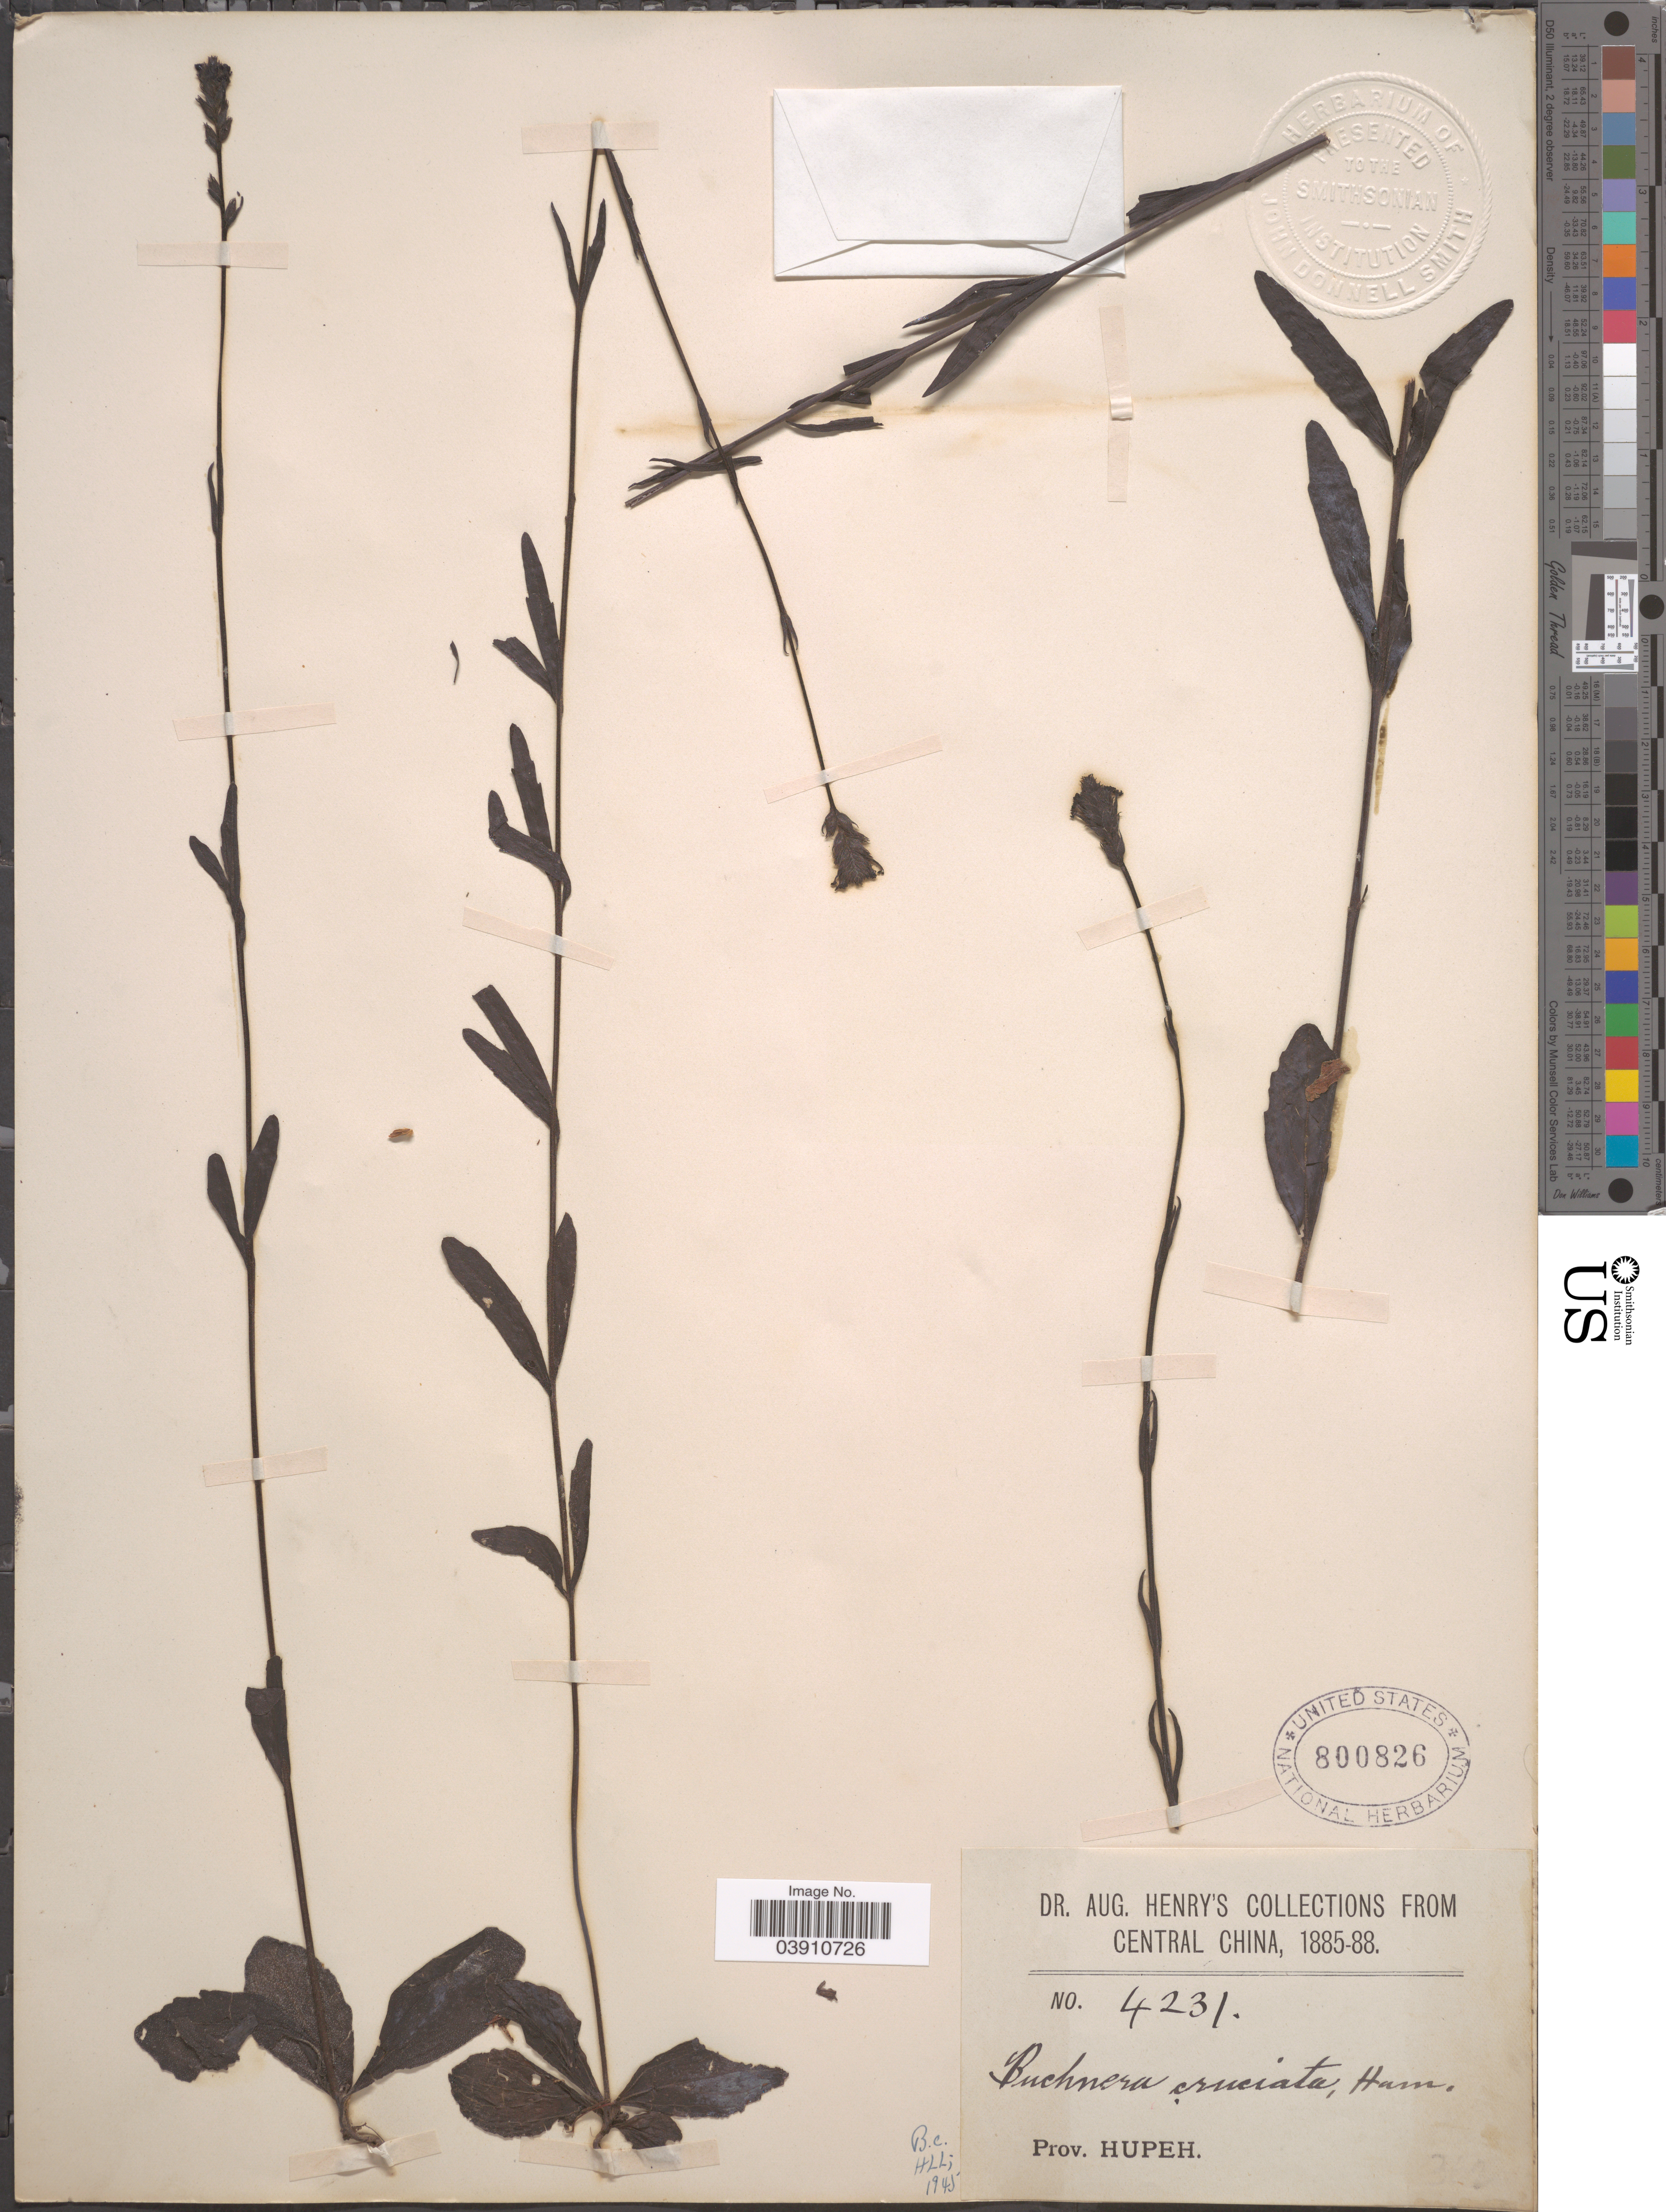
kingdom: Plantae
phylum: Tracheophyta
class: Magnoliopsida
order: Lamiales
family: Orobanchaceae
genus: Buchnera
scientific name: Buchnera cruciata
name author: Ham.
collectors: A. Henry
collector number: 4231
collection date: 1885/1888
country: China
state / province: Hubei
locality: Central China. Prov. Hupeh.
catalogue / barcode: US 800826